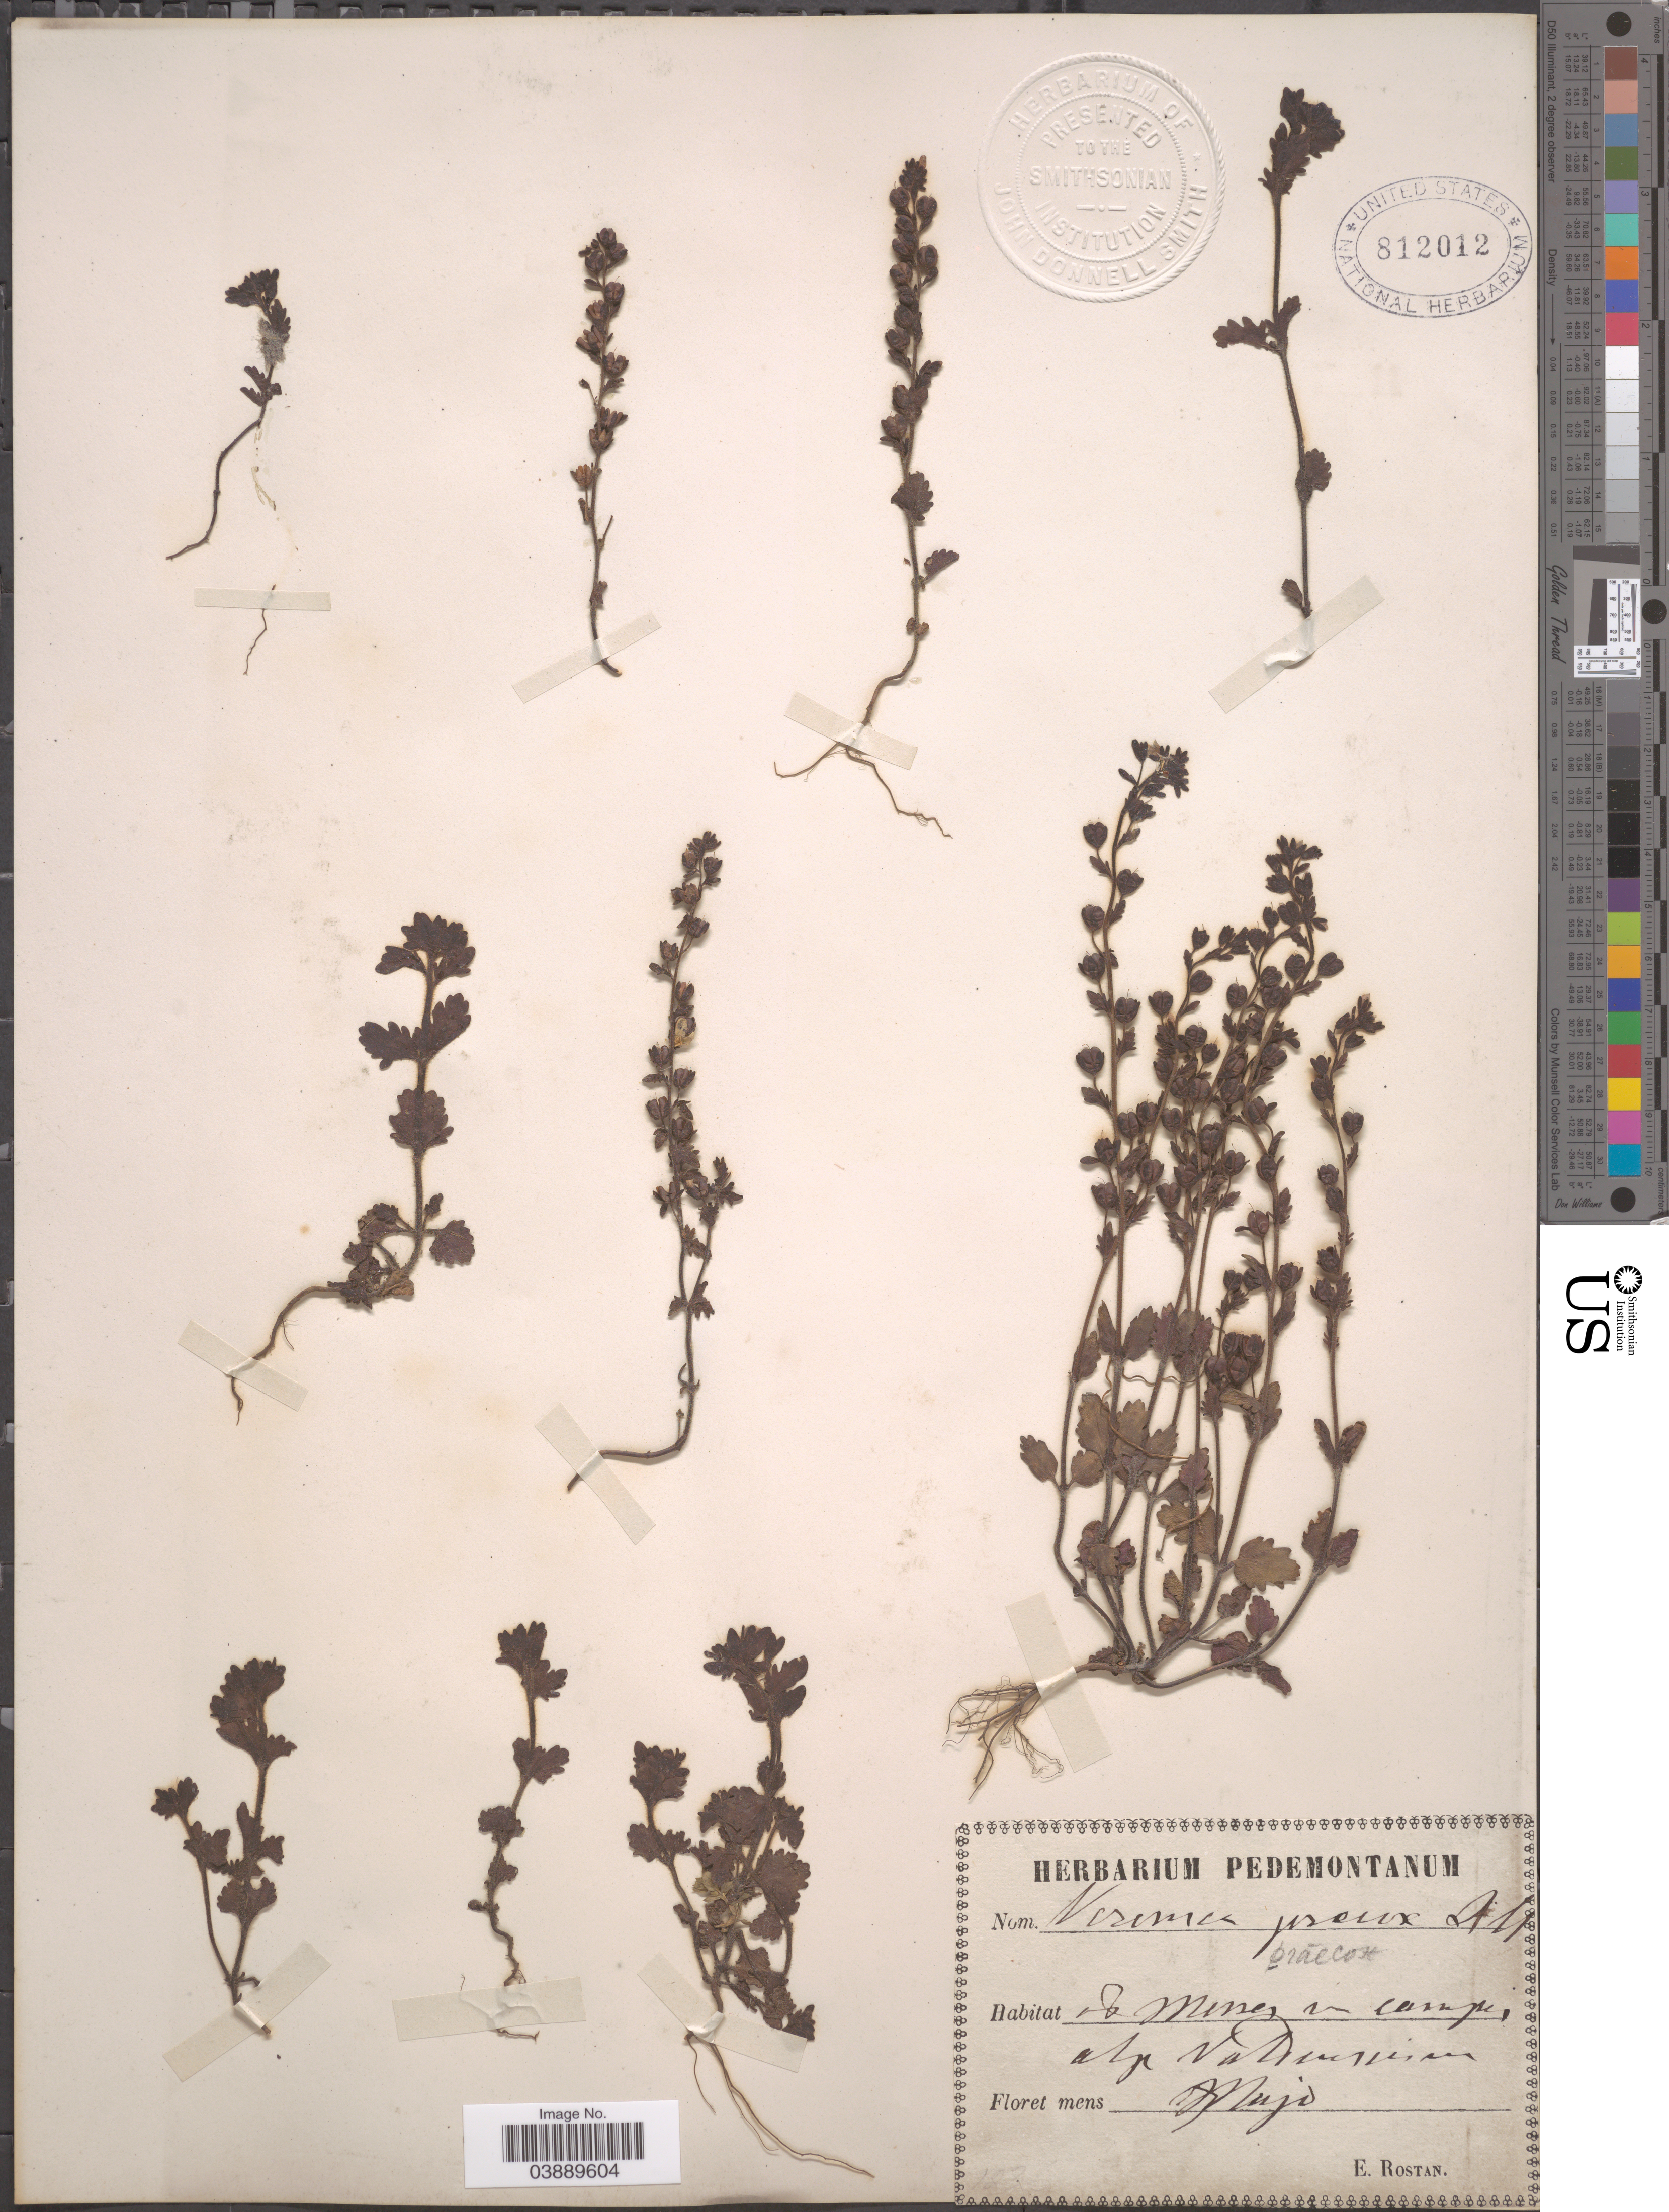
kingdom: Plantae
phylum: Tracheophyta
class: Magnoliopsida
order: Lamiales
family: Plantaginaceae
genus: Veronica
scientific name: Veronica praecox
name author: All.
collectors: E. Rostan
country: Italy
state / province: Piedmont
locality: Ad mines en camp, Alp Vald [illegible text].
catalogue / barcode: US 812012